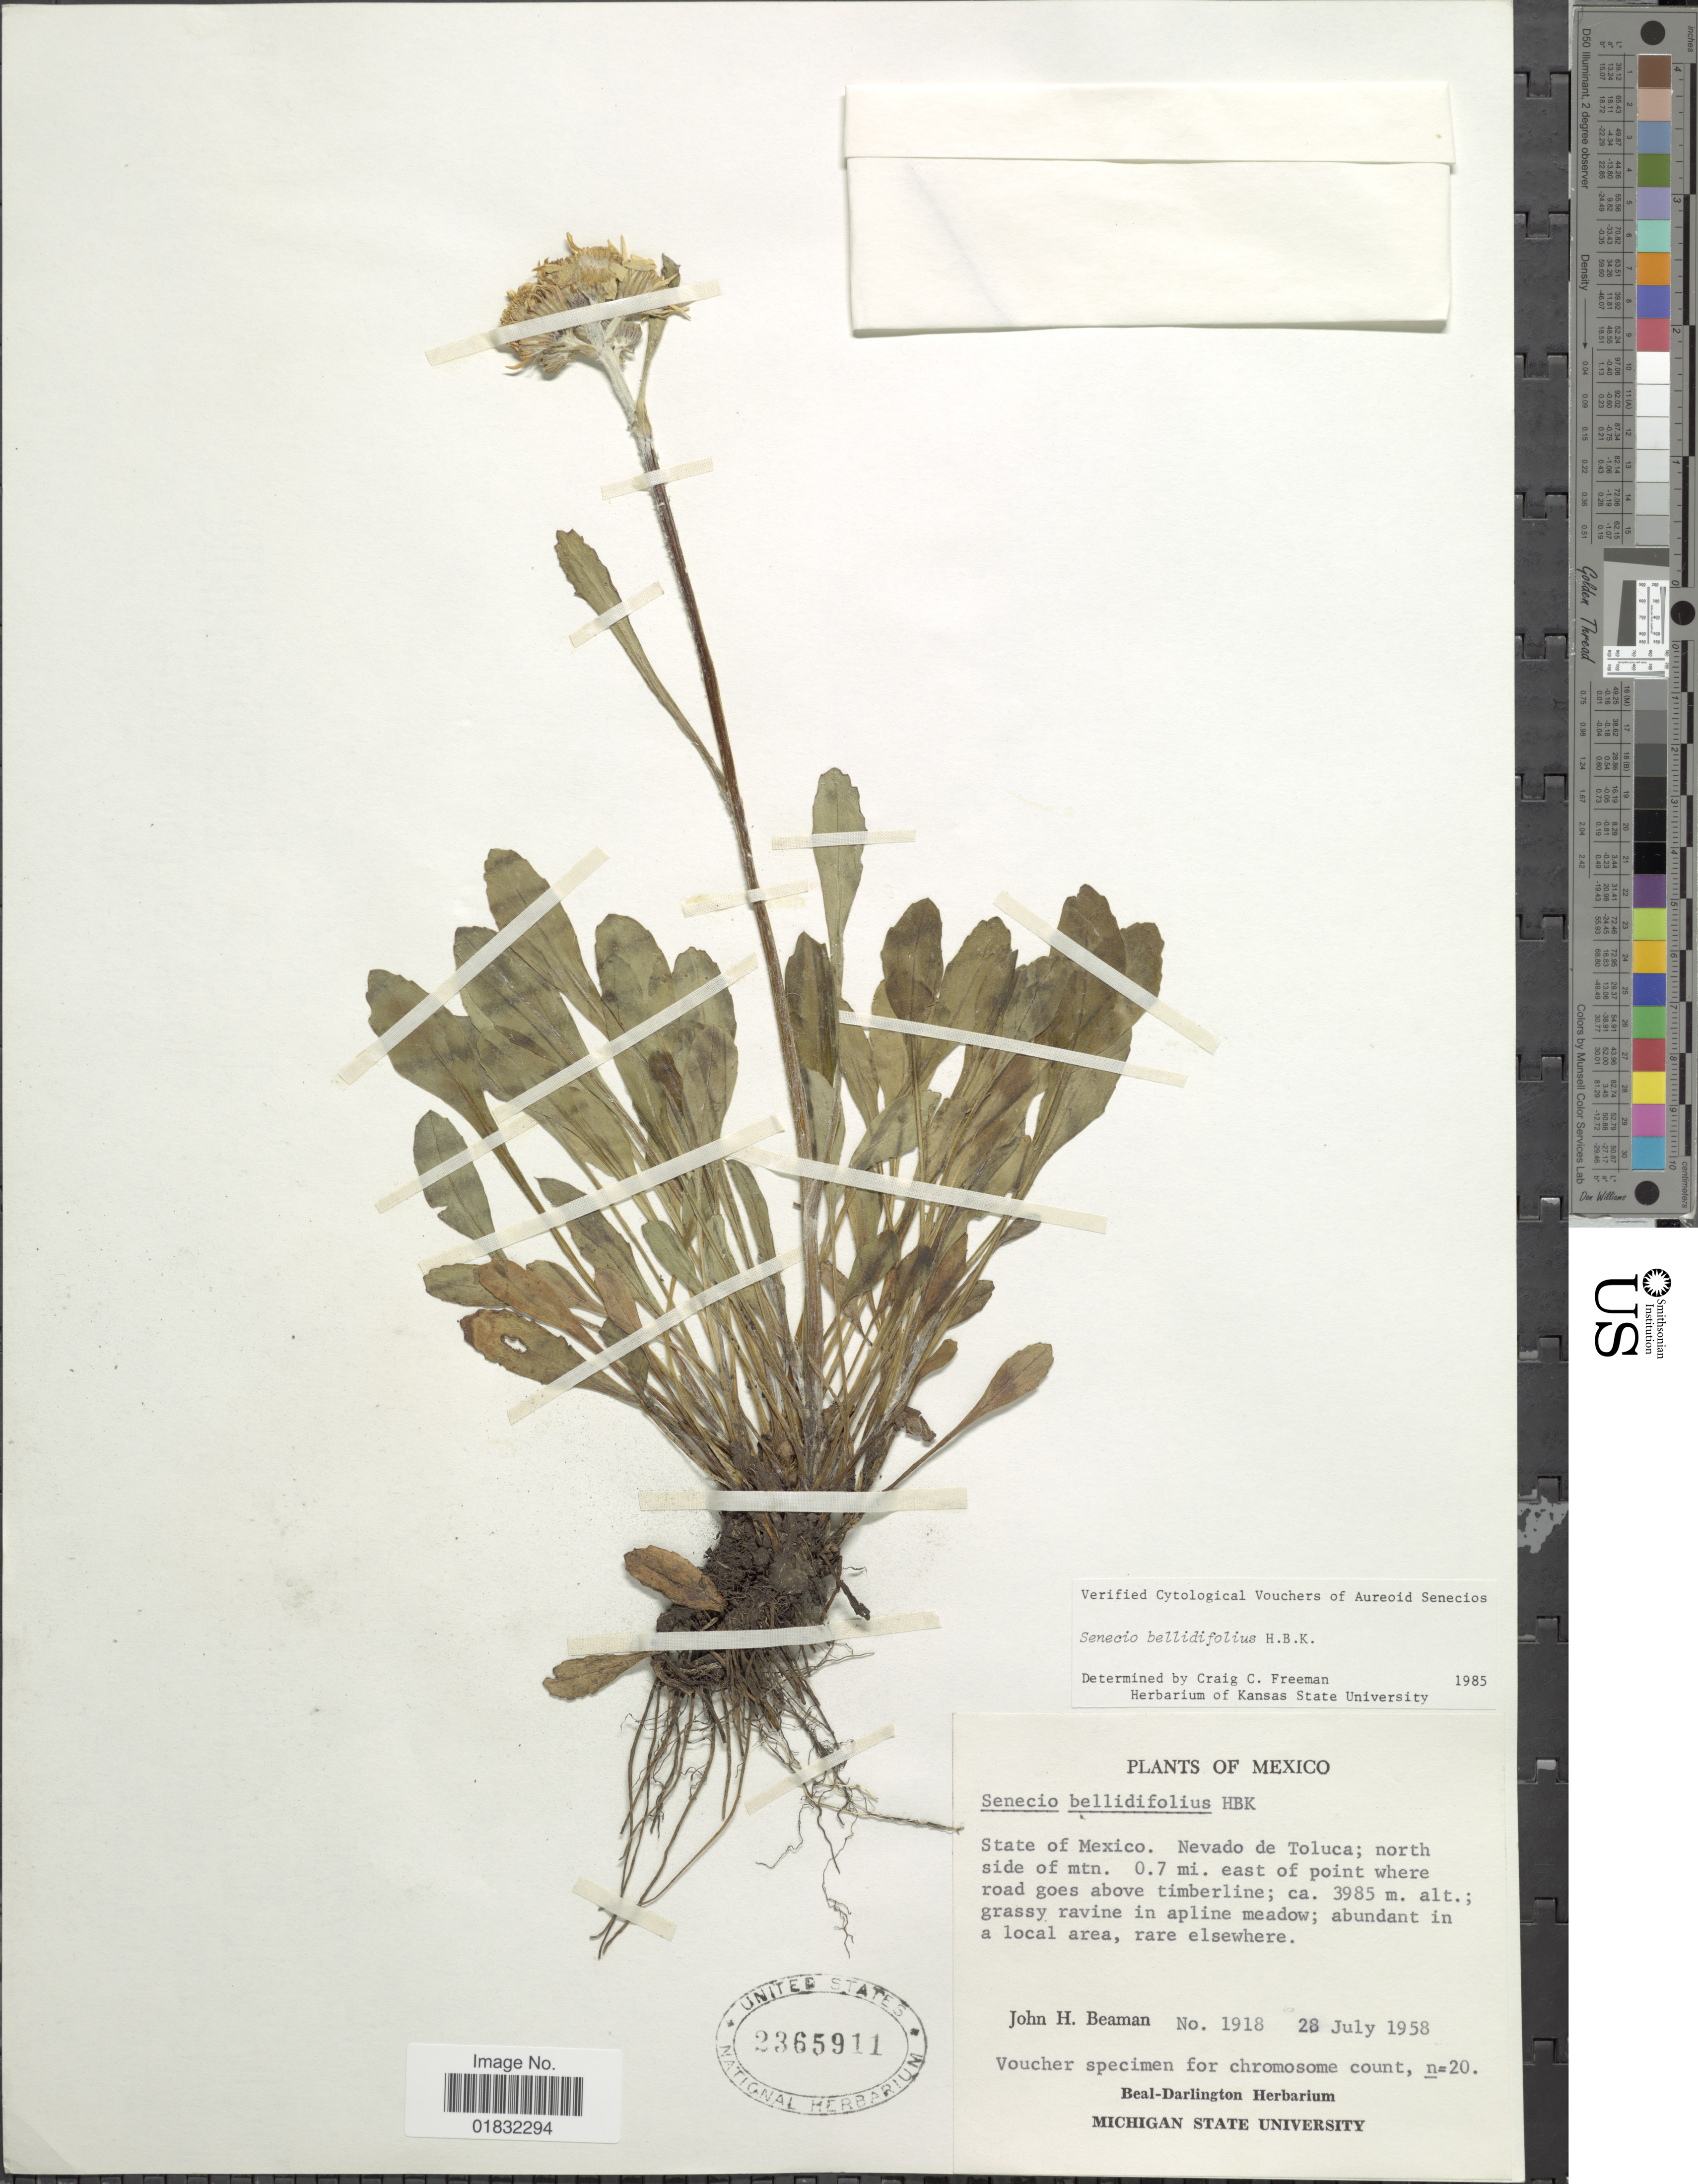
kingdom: Plantae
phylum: Tracheophyta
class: Magnoliopsida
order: Asterales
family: Asteraceae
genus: Packera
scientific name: Packera bellidifolia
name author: (Kunth) W.A. Weber & Á. Löve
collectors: J. H. Beaman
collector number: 1918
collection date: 1958-07-28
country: Mexico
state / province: México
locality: Nevado de Toluca; north side of mtn. 0.7 mi east of point where road goes above timberline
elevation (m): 3985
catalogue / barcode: US 2365911